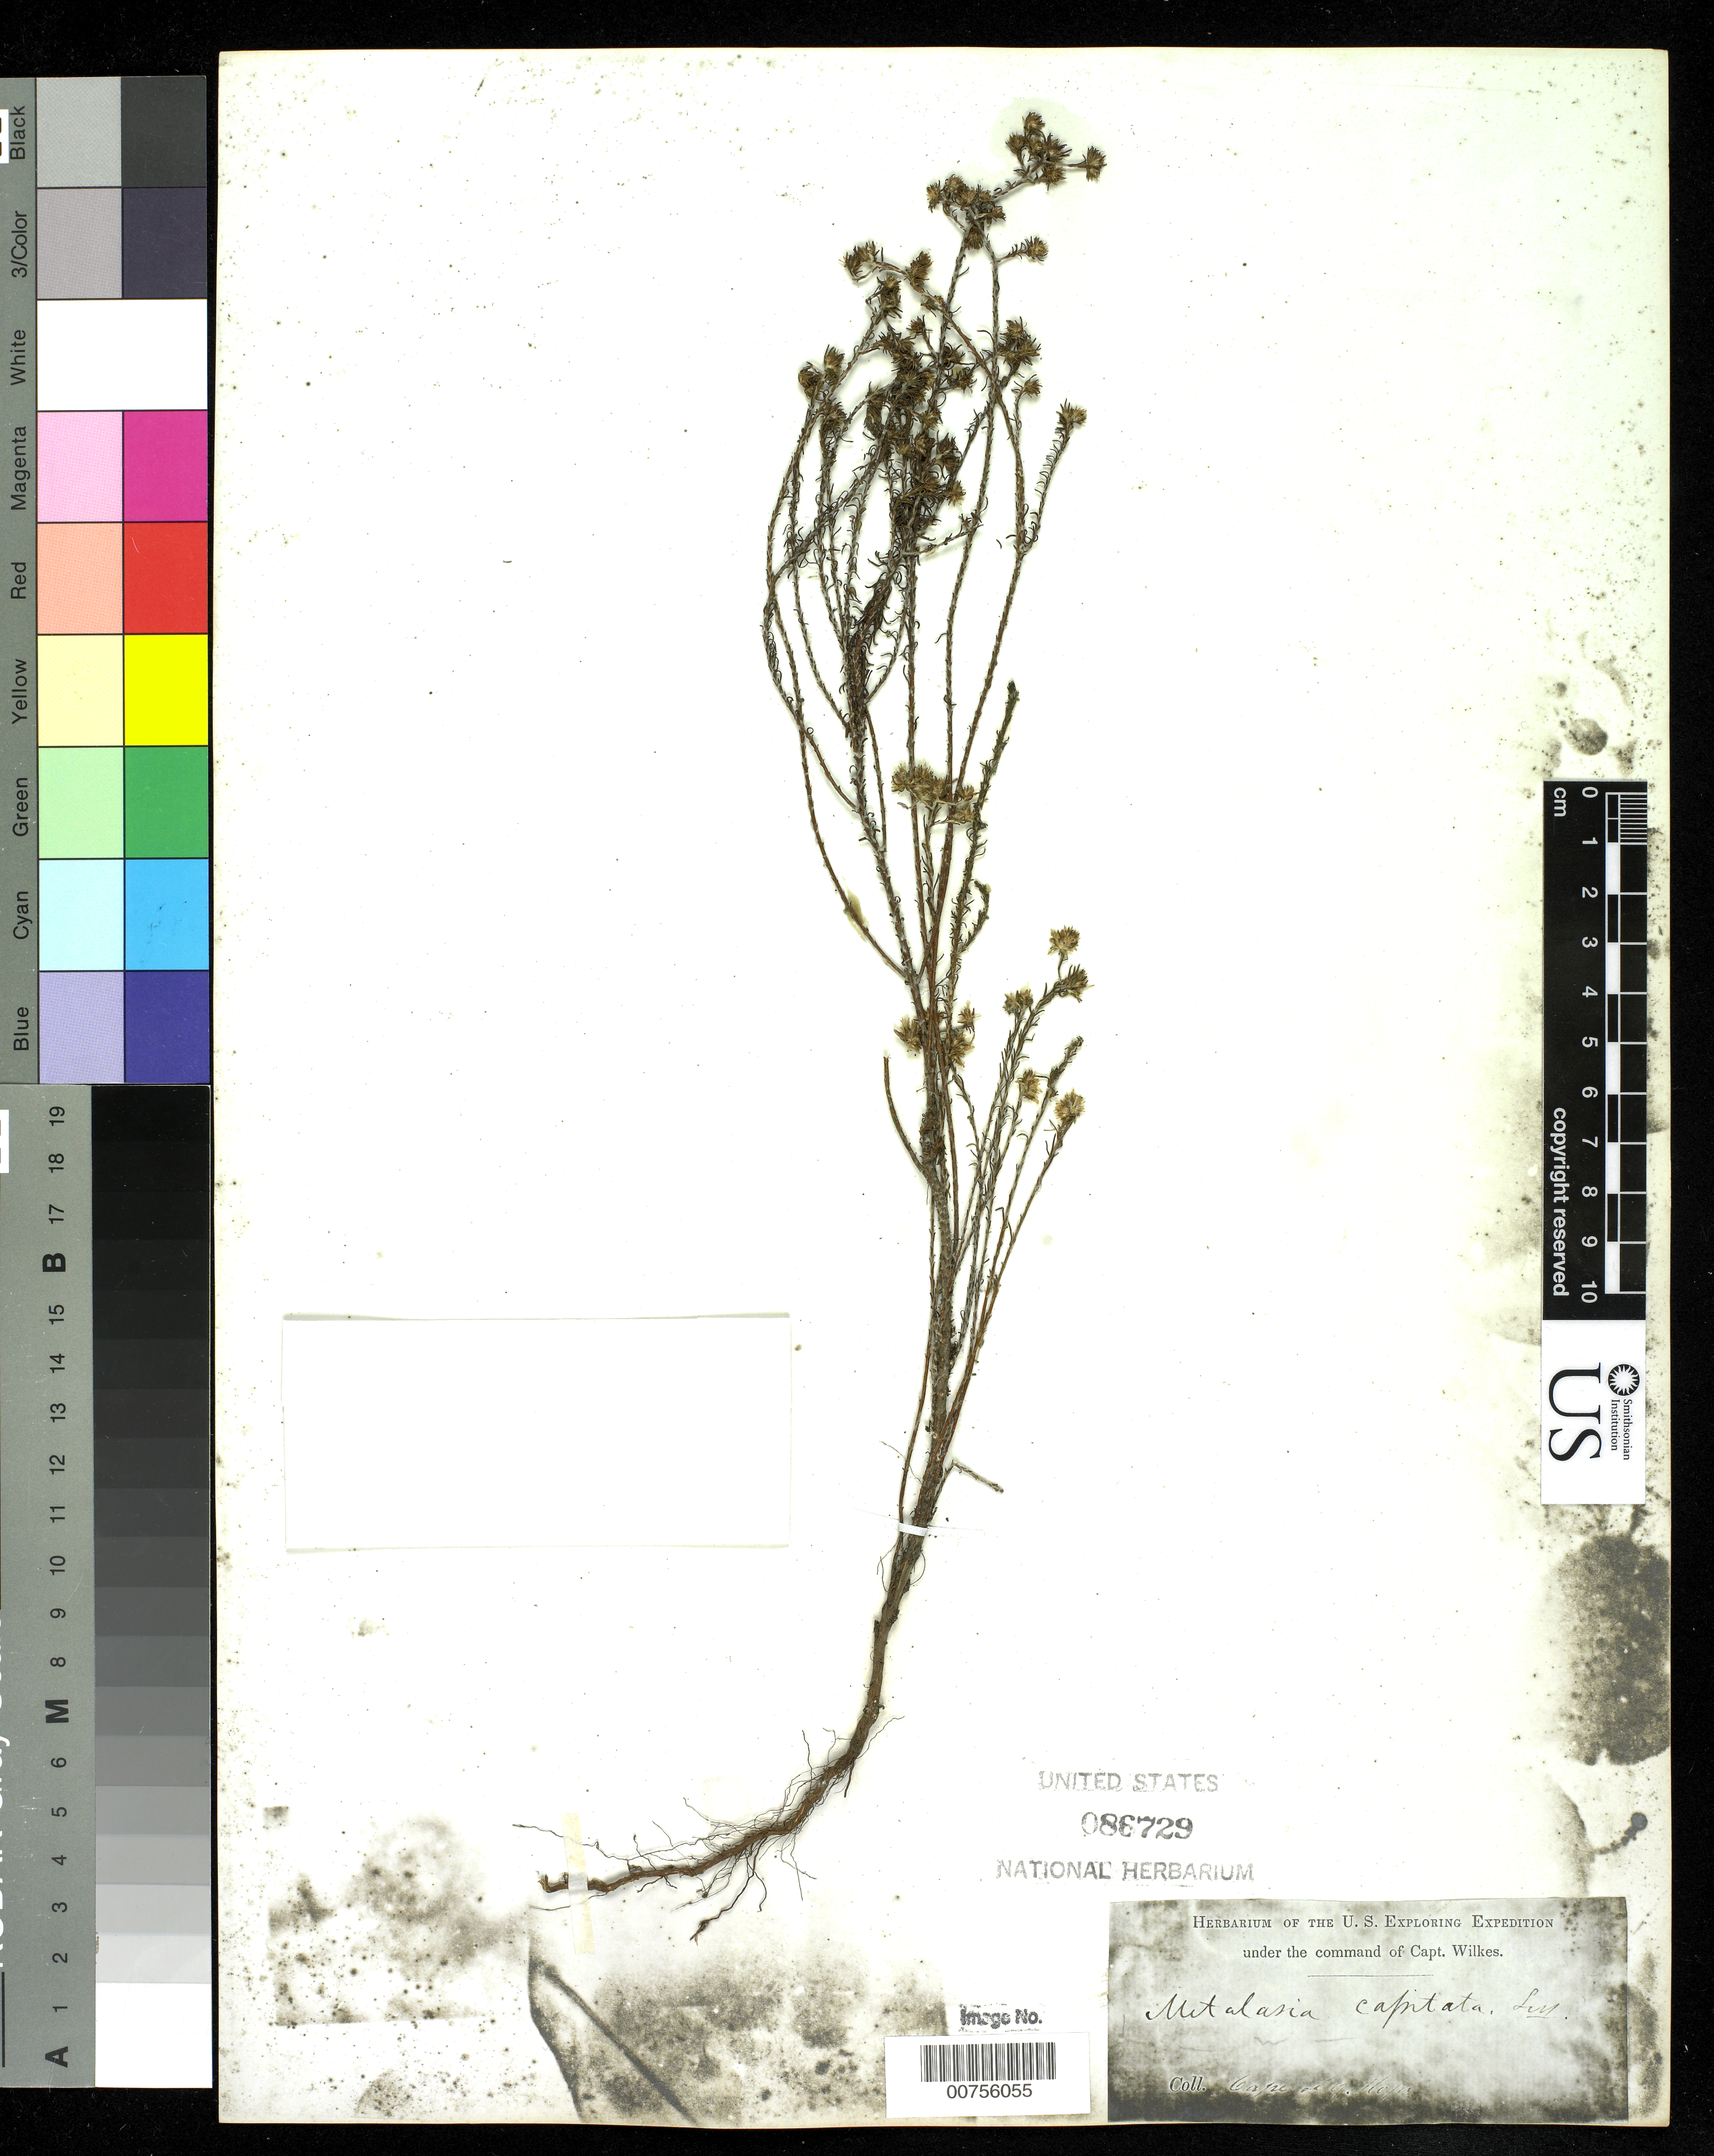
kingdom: Plantae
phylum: Tracheophyta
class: Magnoliopsida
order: Asterales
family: Asteraceae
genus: Metalasia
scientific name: Metalasia capitata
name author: (Lam.) Less.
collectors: Wilkes Explor. Exped.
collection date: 1838/1842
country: South Africa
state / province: Western Cape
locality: Cape of Good Hope. Cape Town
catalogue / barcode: US 86729